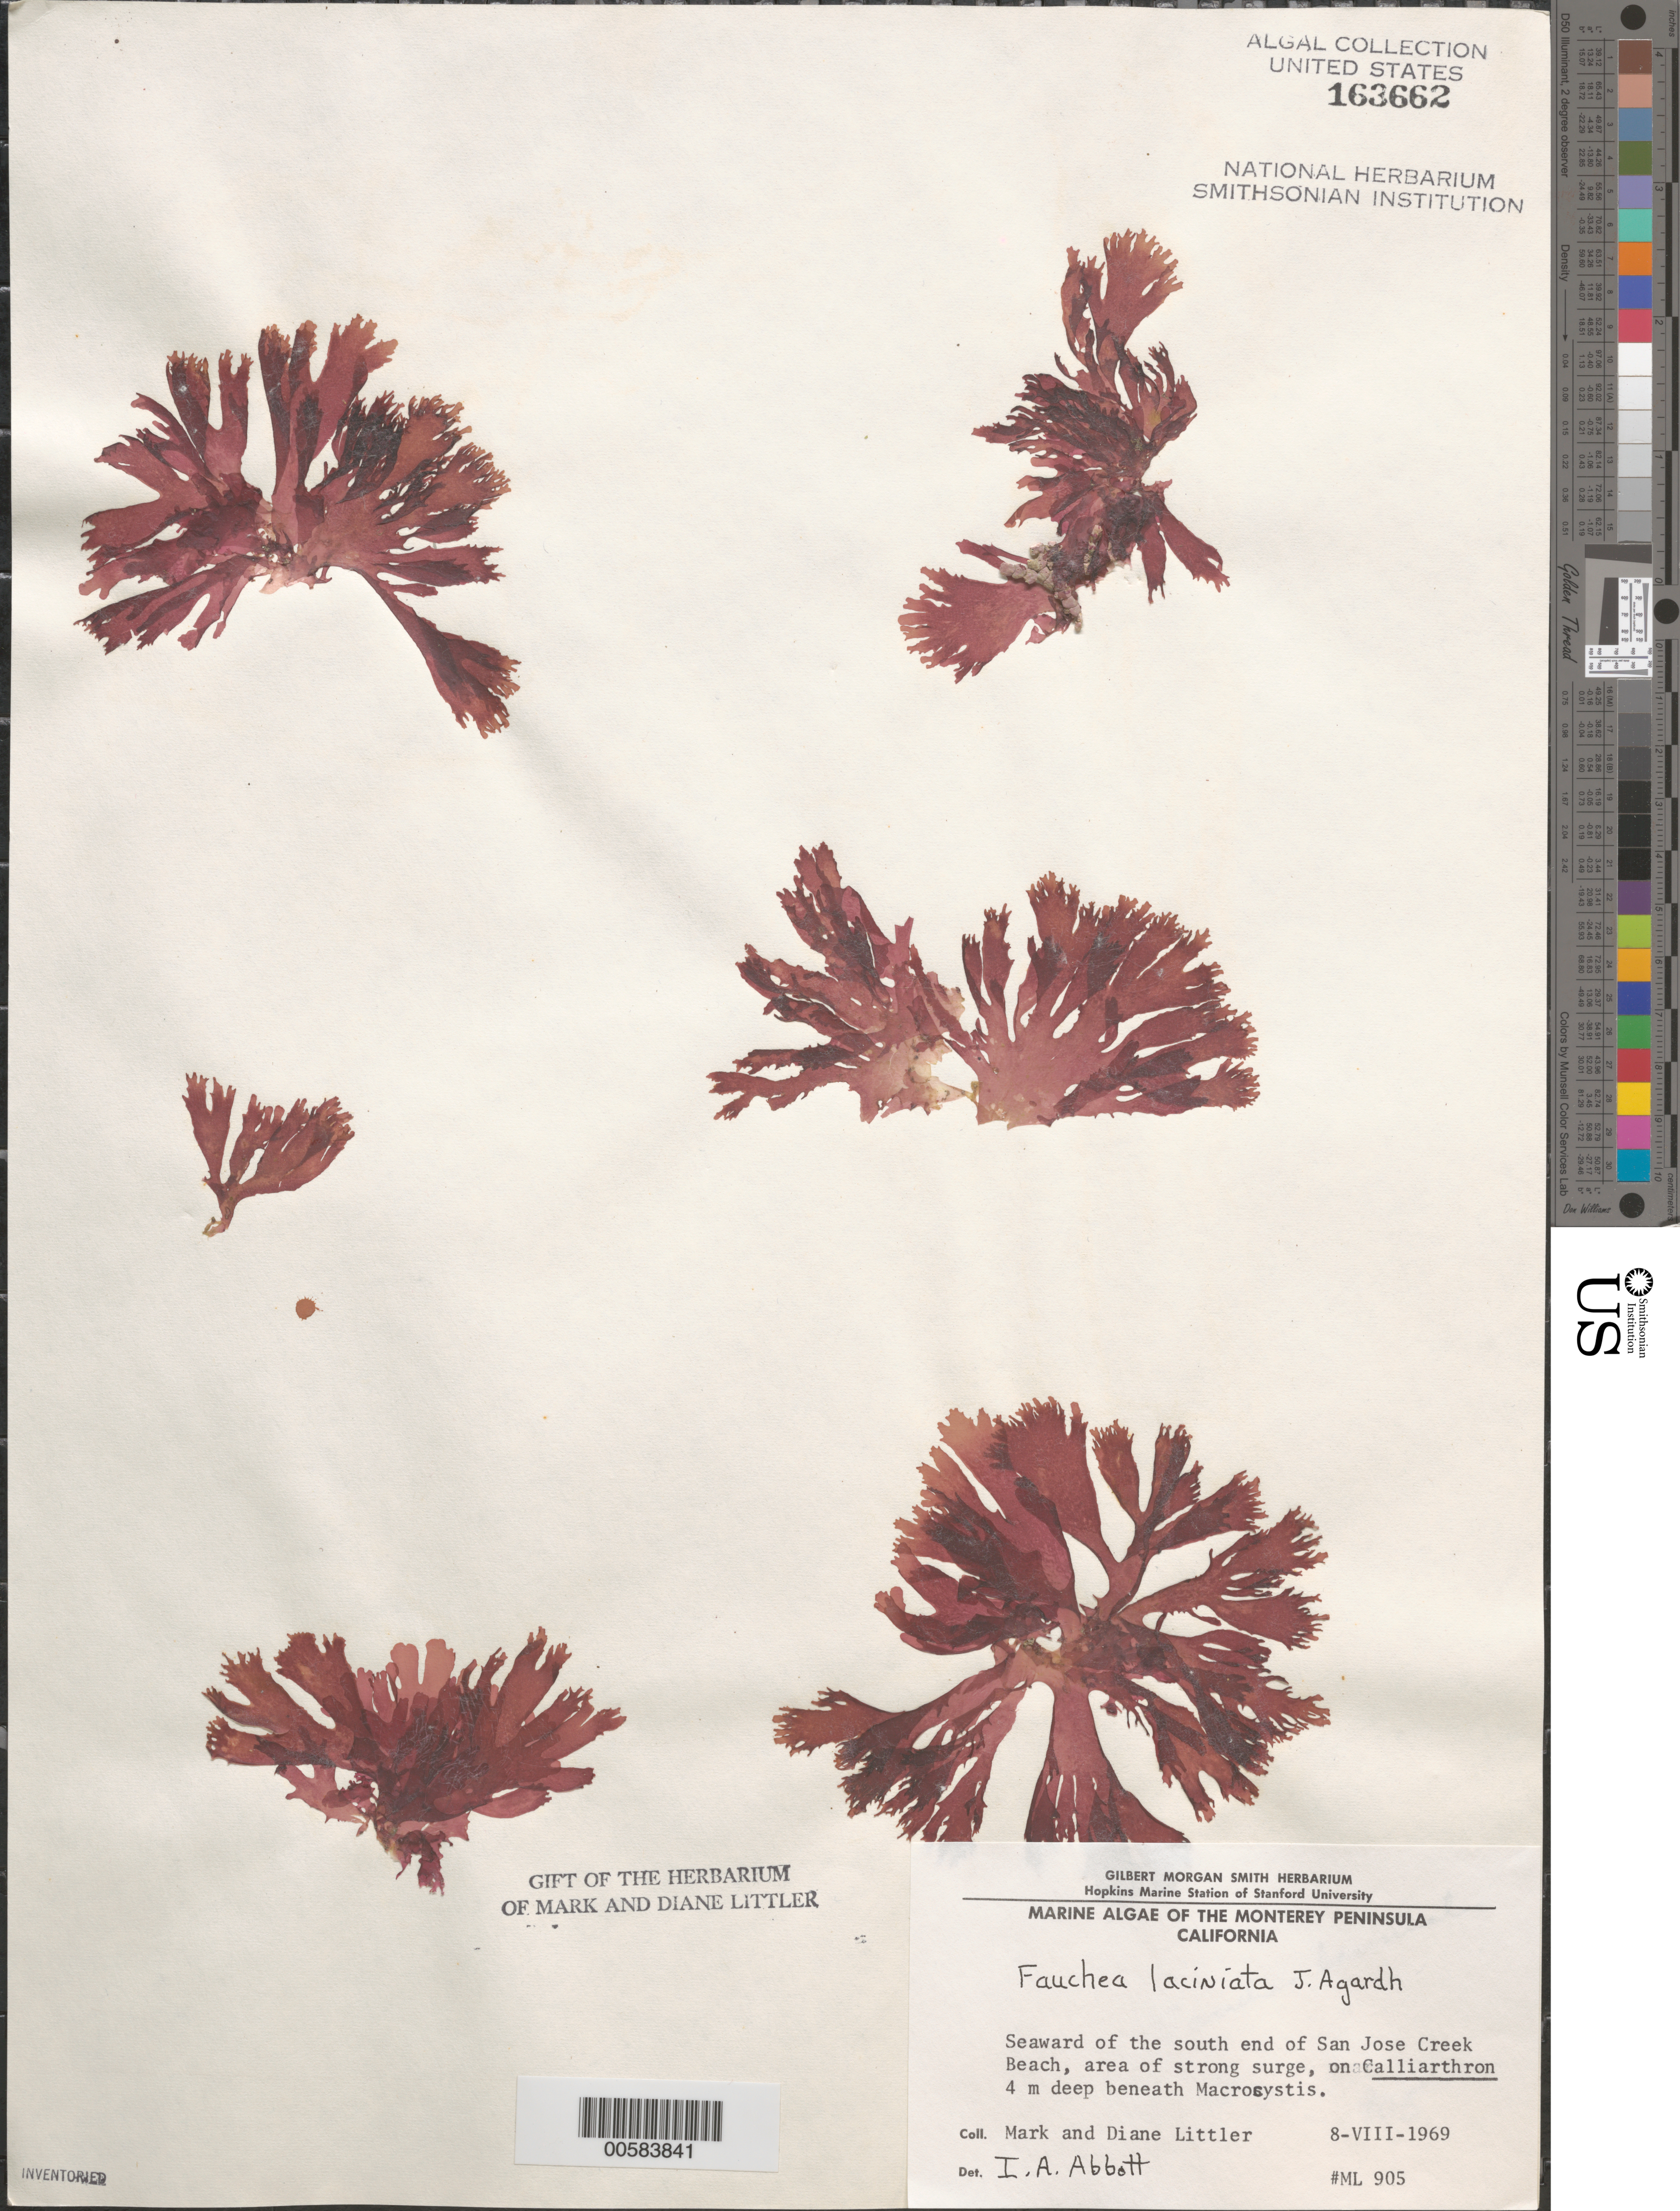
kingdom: Plantae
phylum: Rhodophyta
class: Florideophyceae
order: Rhodymeniales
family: Faucheaceae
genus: Gloiocladia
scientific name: Gloiocladia laciniata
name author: (J. Agardh) Rodríguez-Prieto & N. Sánchez in Rodríguez-Prieto et al.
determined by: Algae name updating Project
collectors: M. M. Littler & D. S. Littler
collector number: ML 905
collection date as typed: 08 Aug 1969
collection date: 1969-08-08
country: United States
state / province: California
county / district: Monterey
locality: San Jose Creek Beach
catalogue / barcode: US 163662